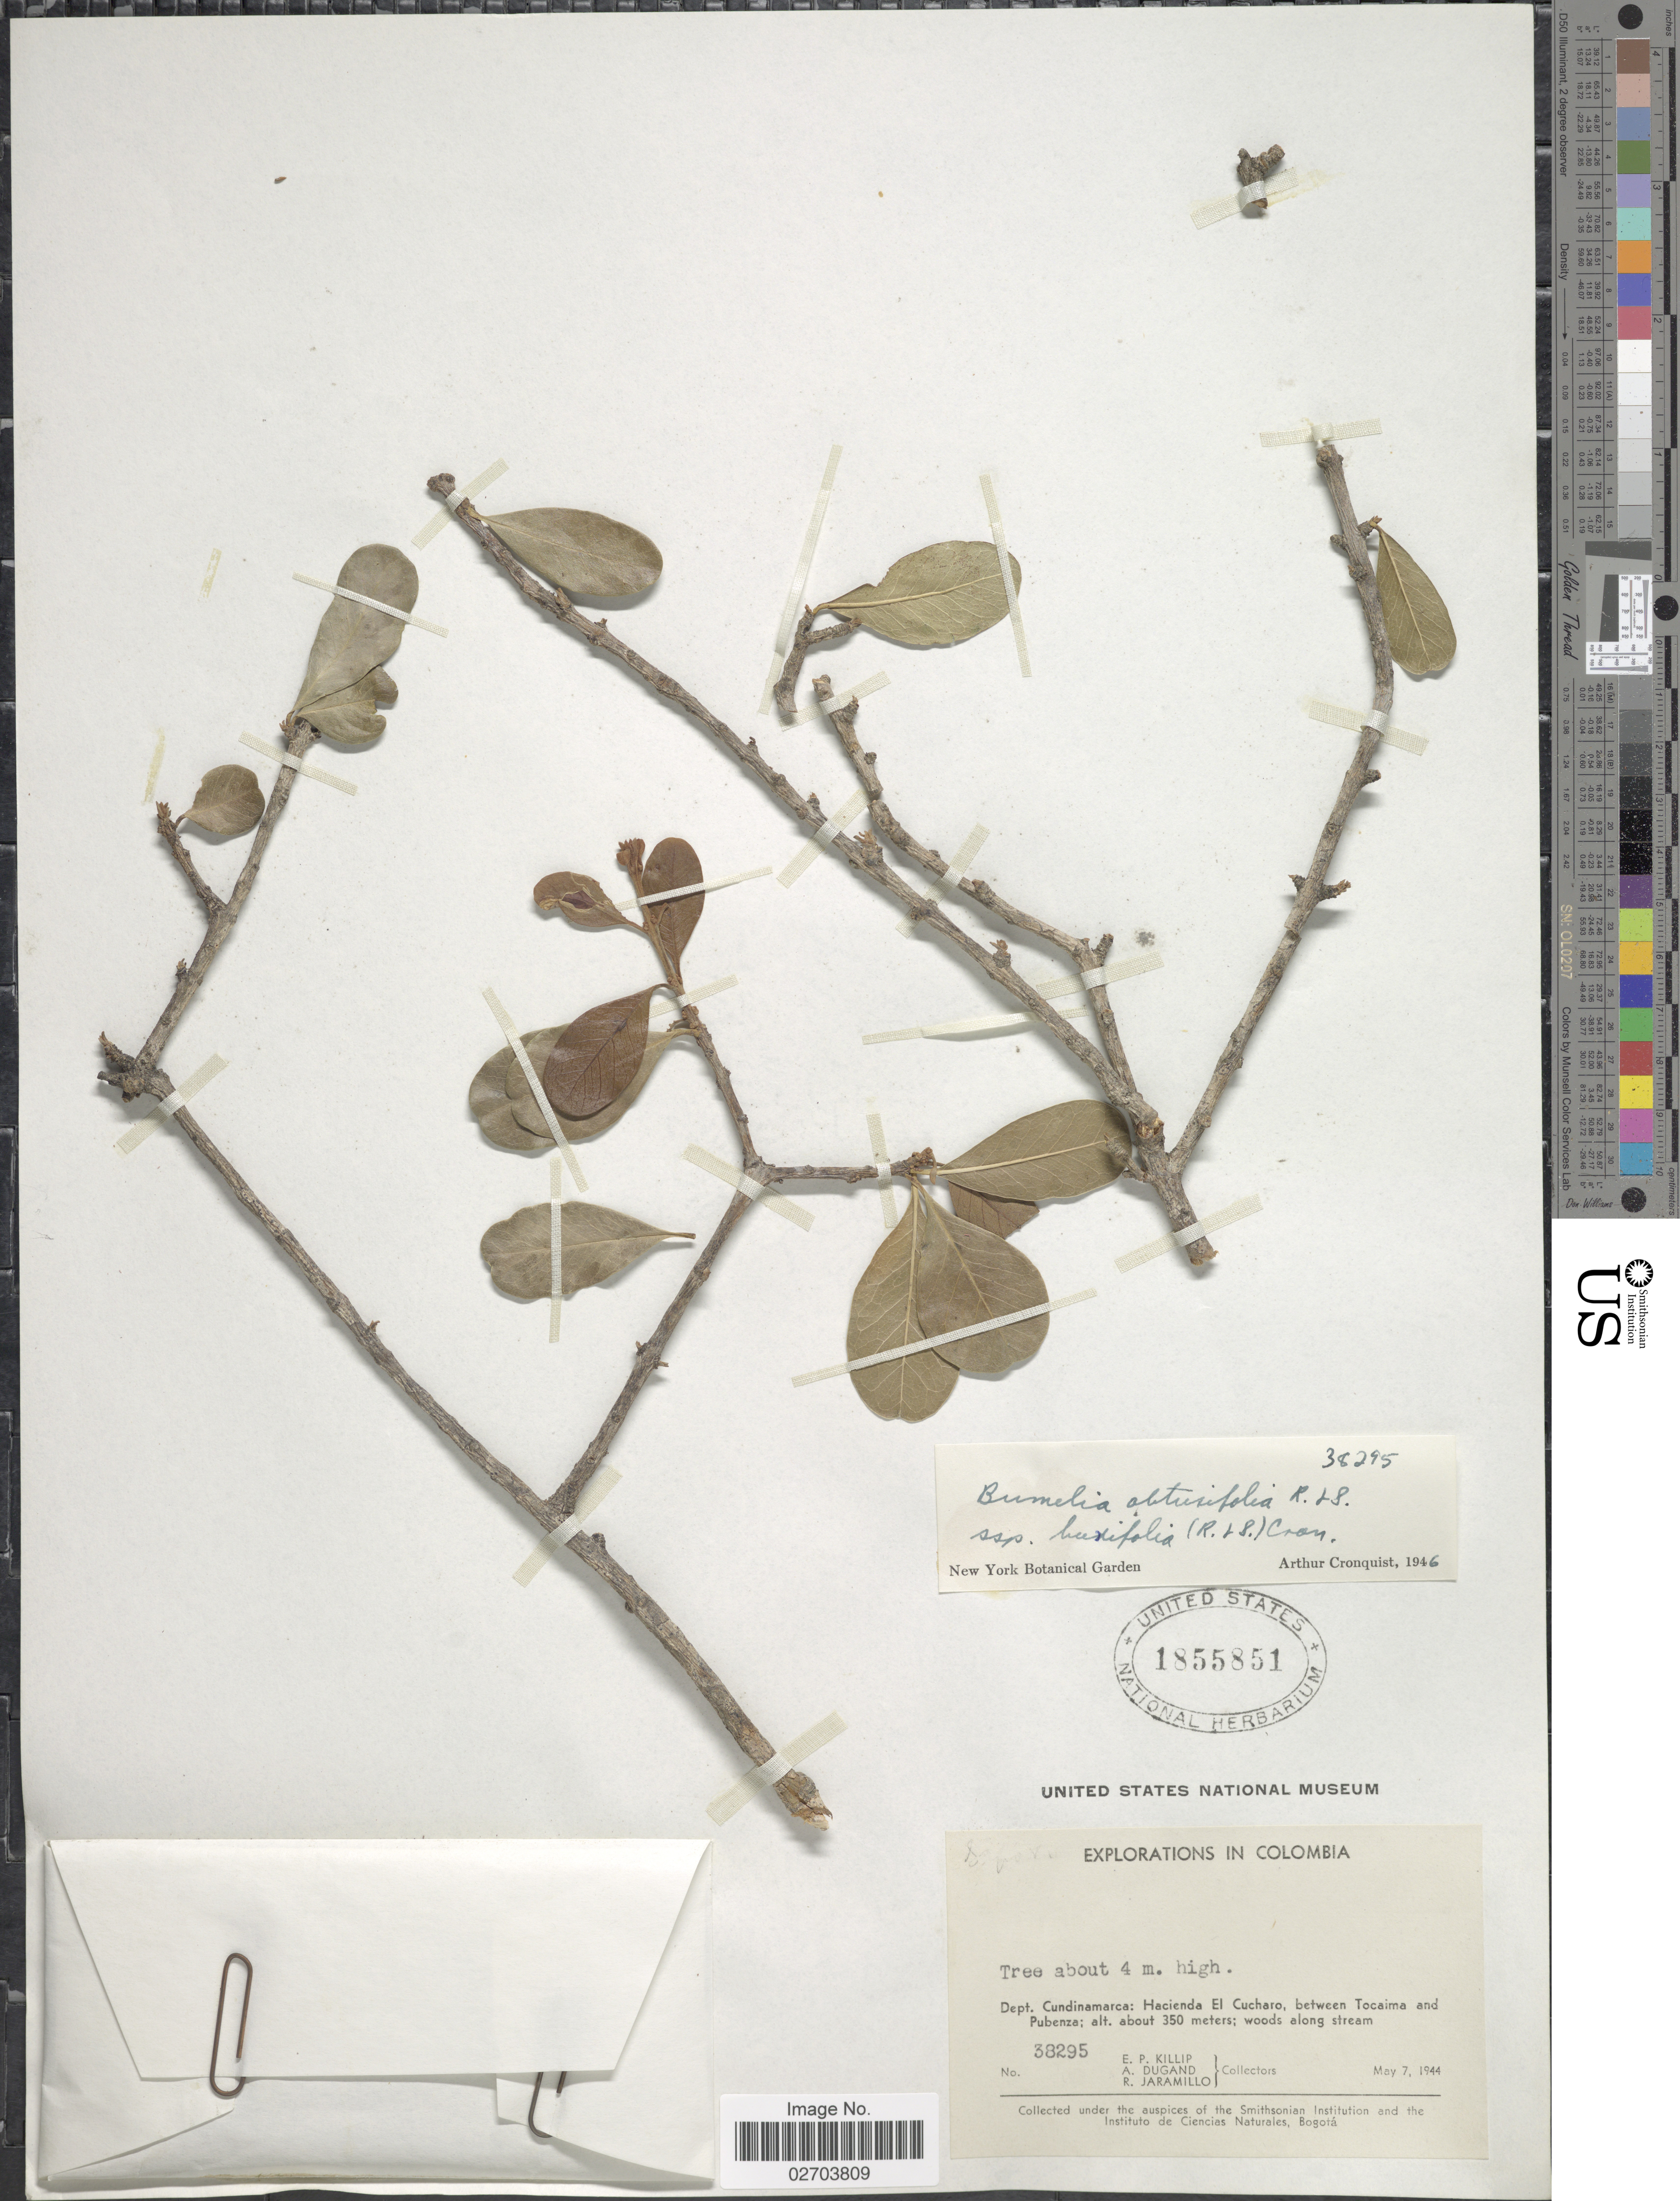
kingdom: Plantae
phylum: Tracheophyta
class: Magnoliopsida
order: Ericales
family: Sapotaceae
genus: Sideroxylon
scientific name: Sideroxylon obtusifolium subsp. buxifolium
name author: (Roem. & Schult.) T.D. Penn.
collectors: E. P. Killip, A. Dugand & R. Jaramillo M.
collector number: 38295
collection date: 1944-05-07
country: Colombia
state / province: Cundinamarca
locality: Dept. Cundinamarca: Hacienda El Cucharo, between Tocaima and Pubenza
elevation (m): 350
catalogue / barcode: US 1855851